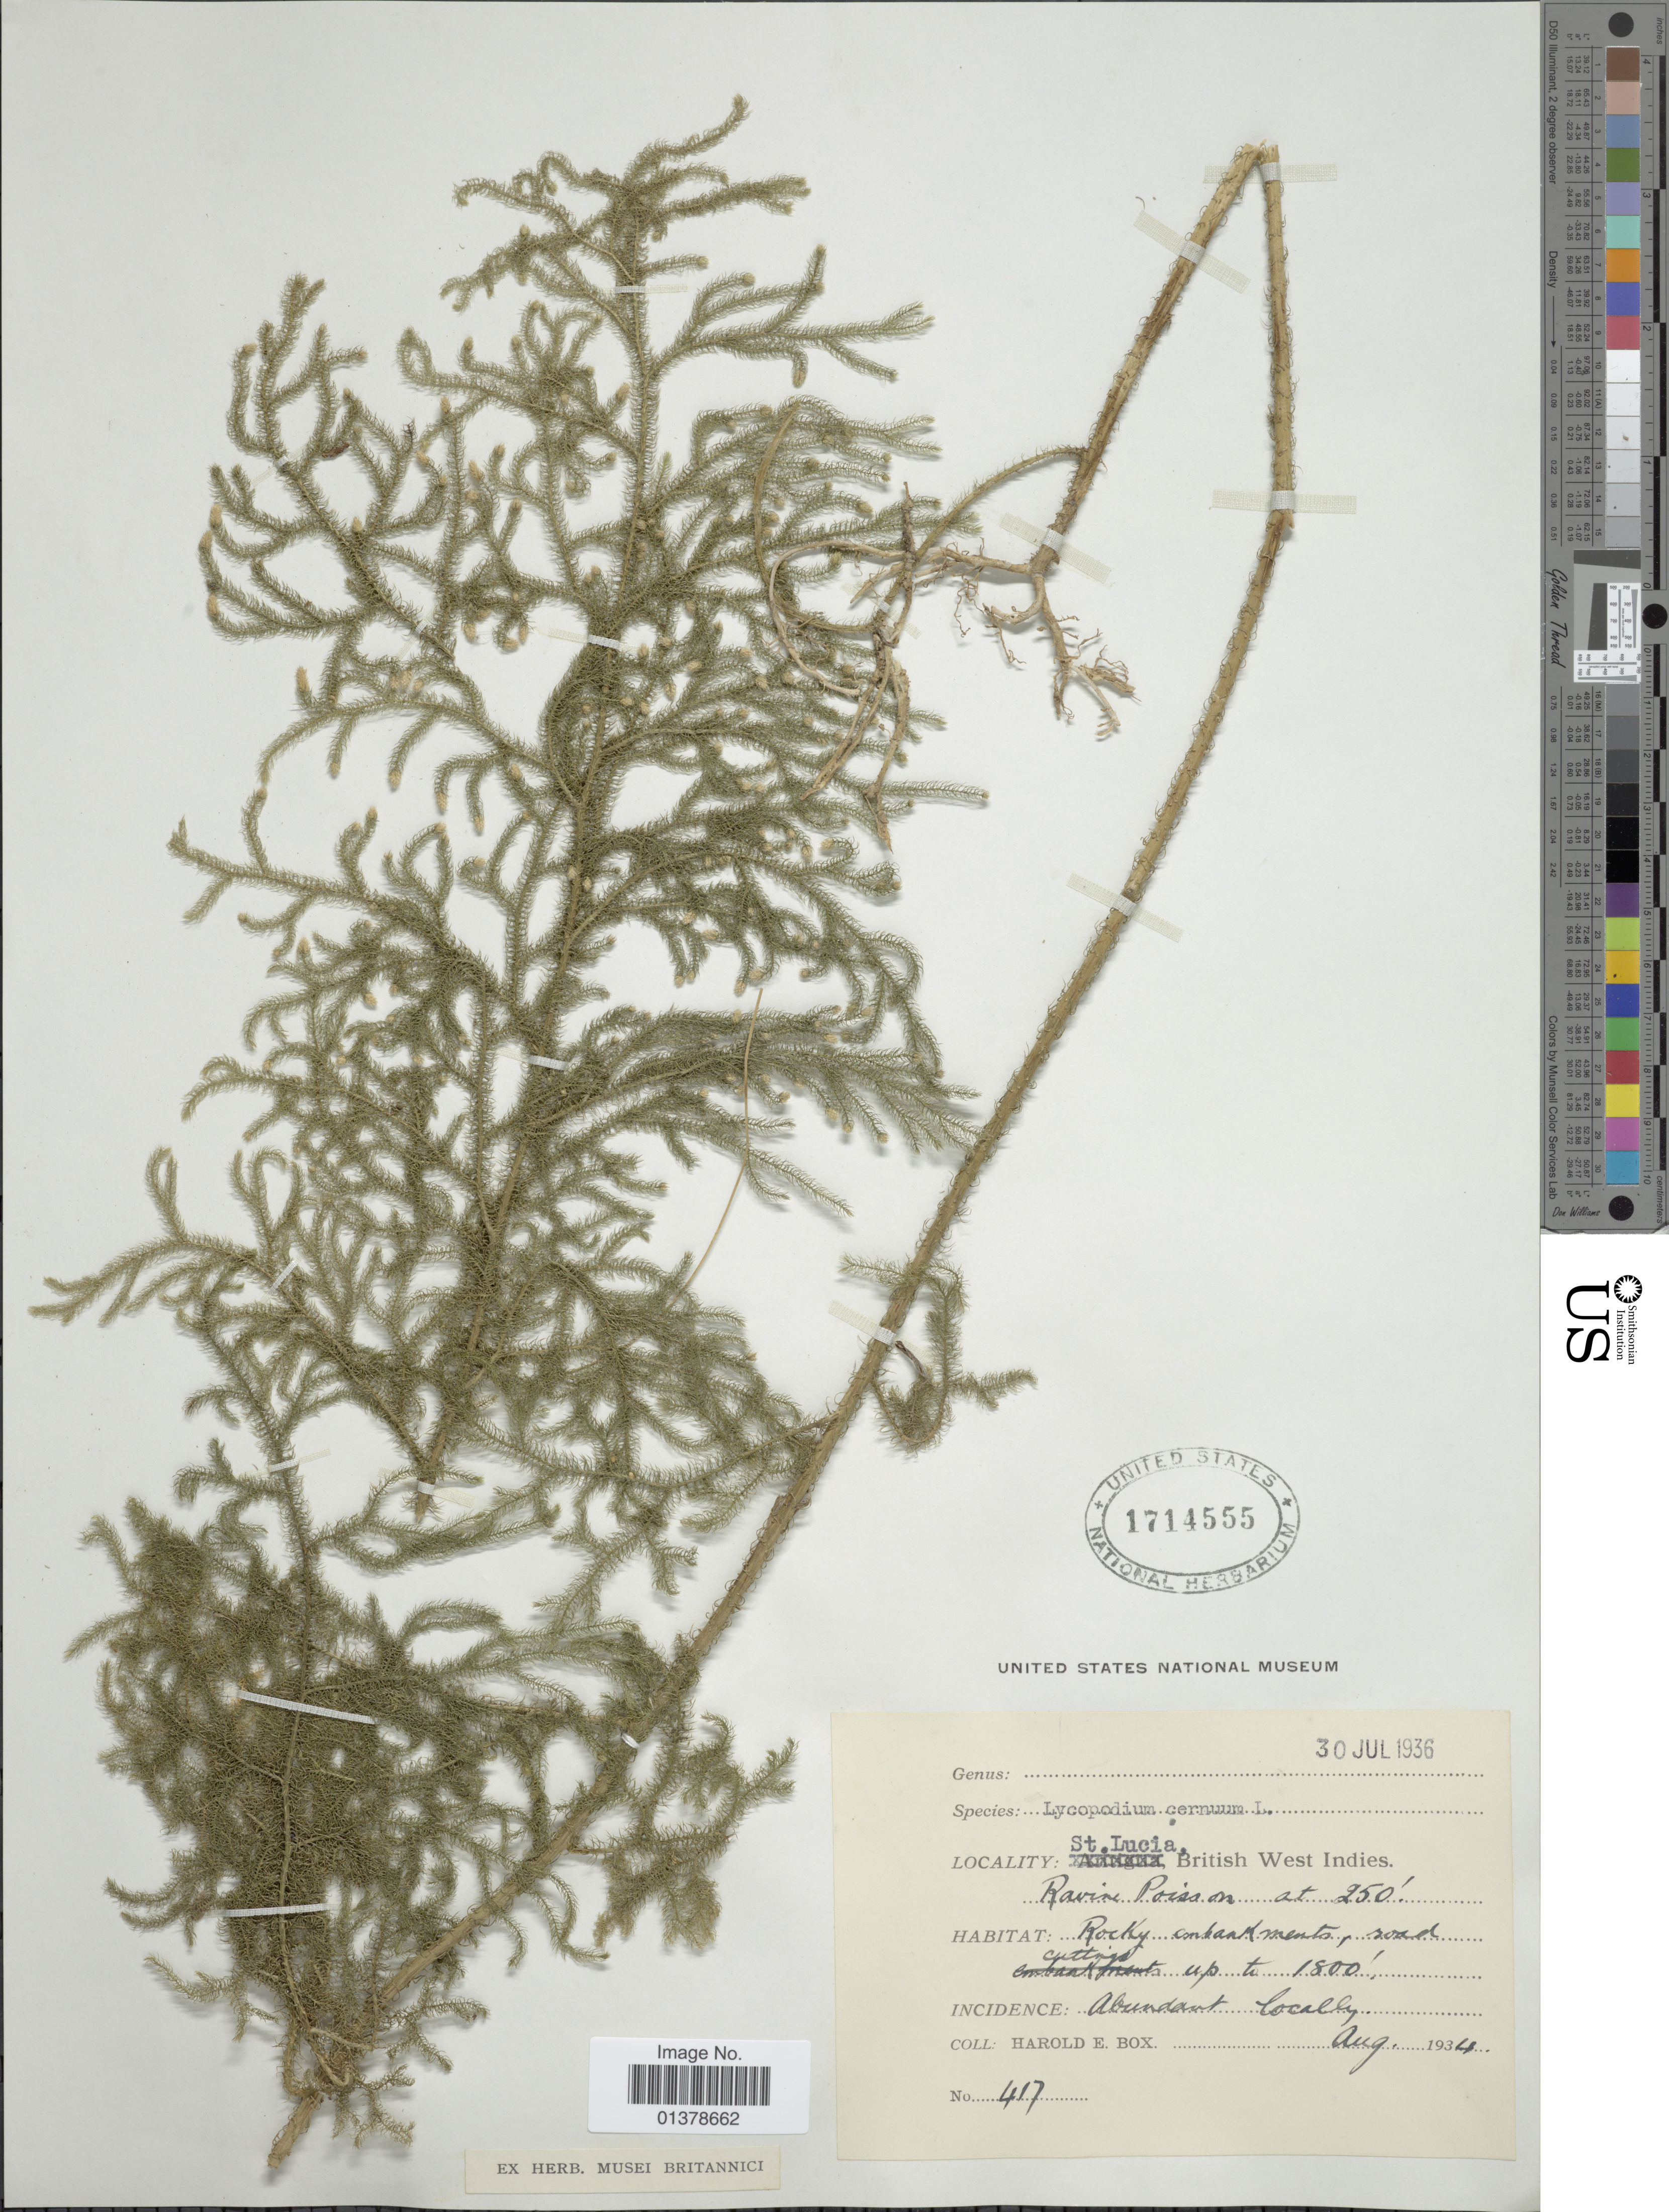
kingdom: Plantae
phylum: Tracheophyta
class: Lycopodiopsida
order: Lycopodiales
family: Lycopodiaceae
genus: Palhinhaea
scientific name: Palhinhaea cernua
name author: (L.) Vasc. & Franco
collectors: H. E. Box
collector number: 417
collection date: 1934-08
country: St. Lucia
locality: Ravine Poisson. British West Indies.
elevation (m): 76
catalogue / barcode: US 1714555